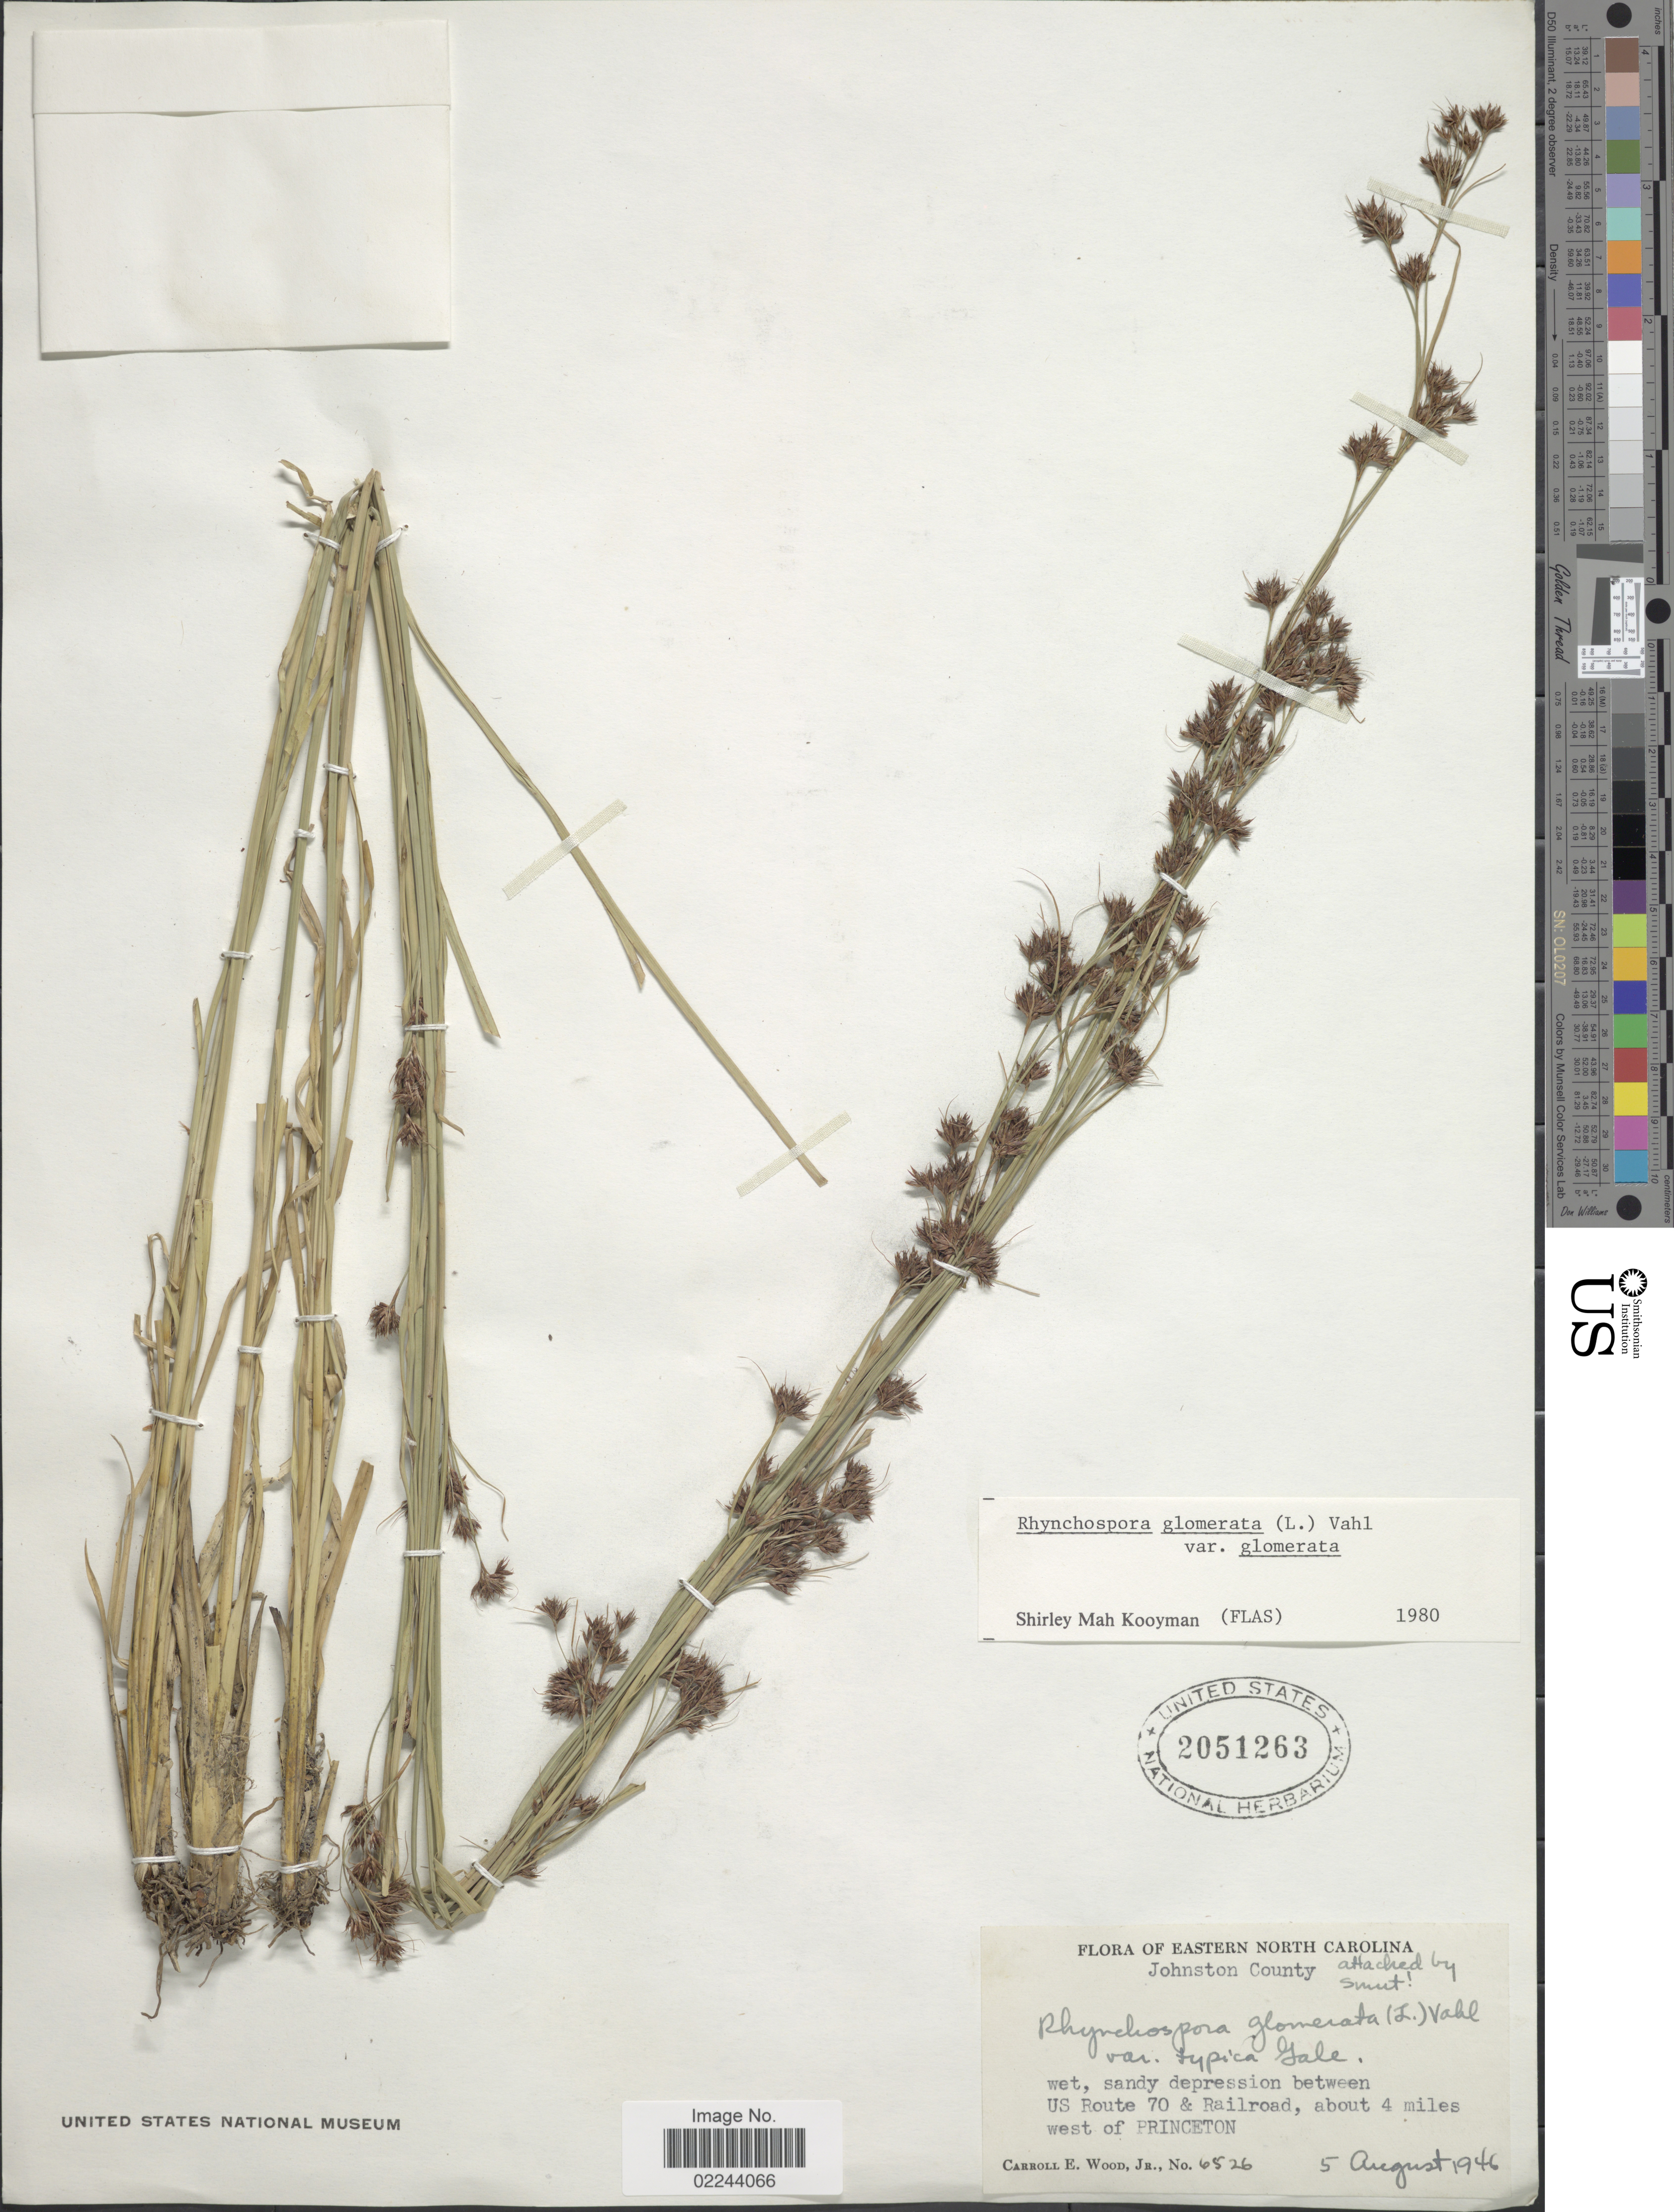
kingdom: Plantae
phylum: Tracheophyta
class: Liliopsida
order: Poales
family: Cyperaceae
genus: Rhynchospora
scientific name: Rhynchospora glomerata var. glomerata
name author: (L.) Vahl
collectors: C. E. Wood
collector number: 6526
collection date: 1946-08-05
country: United States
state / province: North Carolina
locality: Johnston County, between US Route 70 & Railroad, about 4 miles west of Princeton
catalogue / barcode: US 2051263